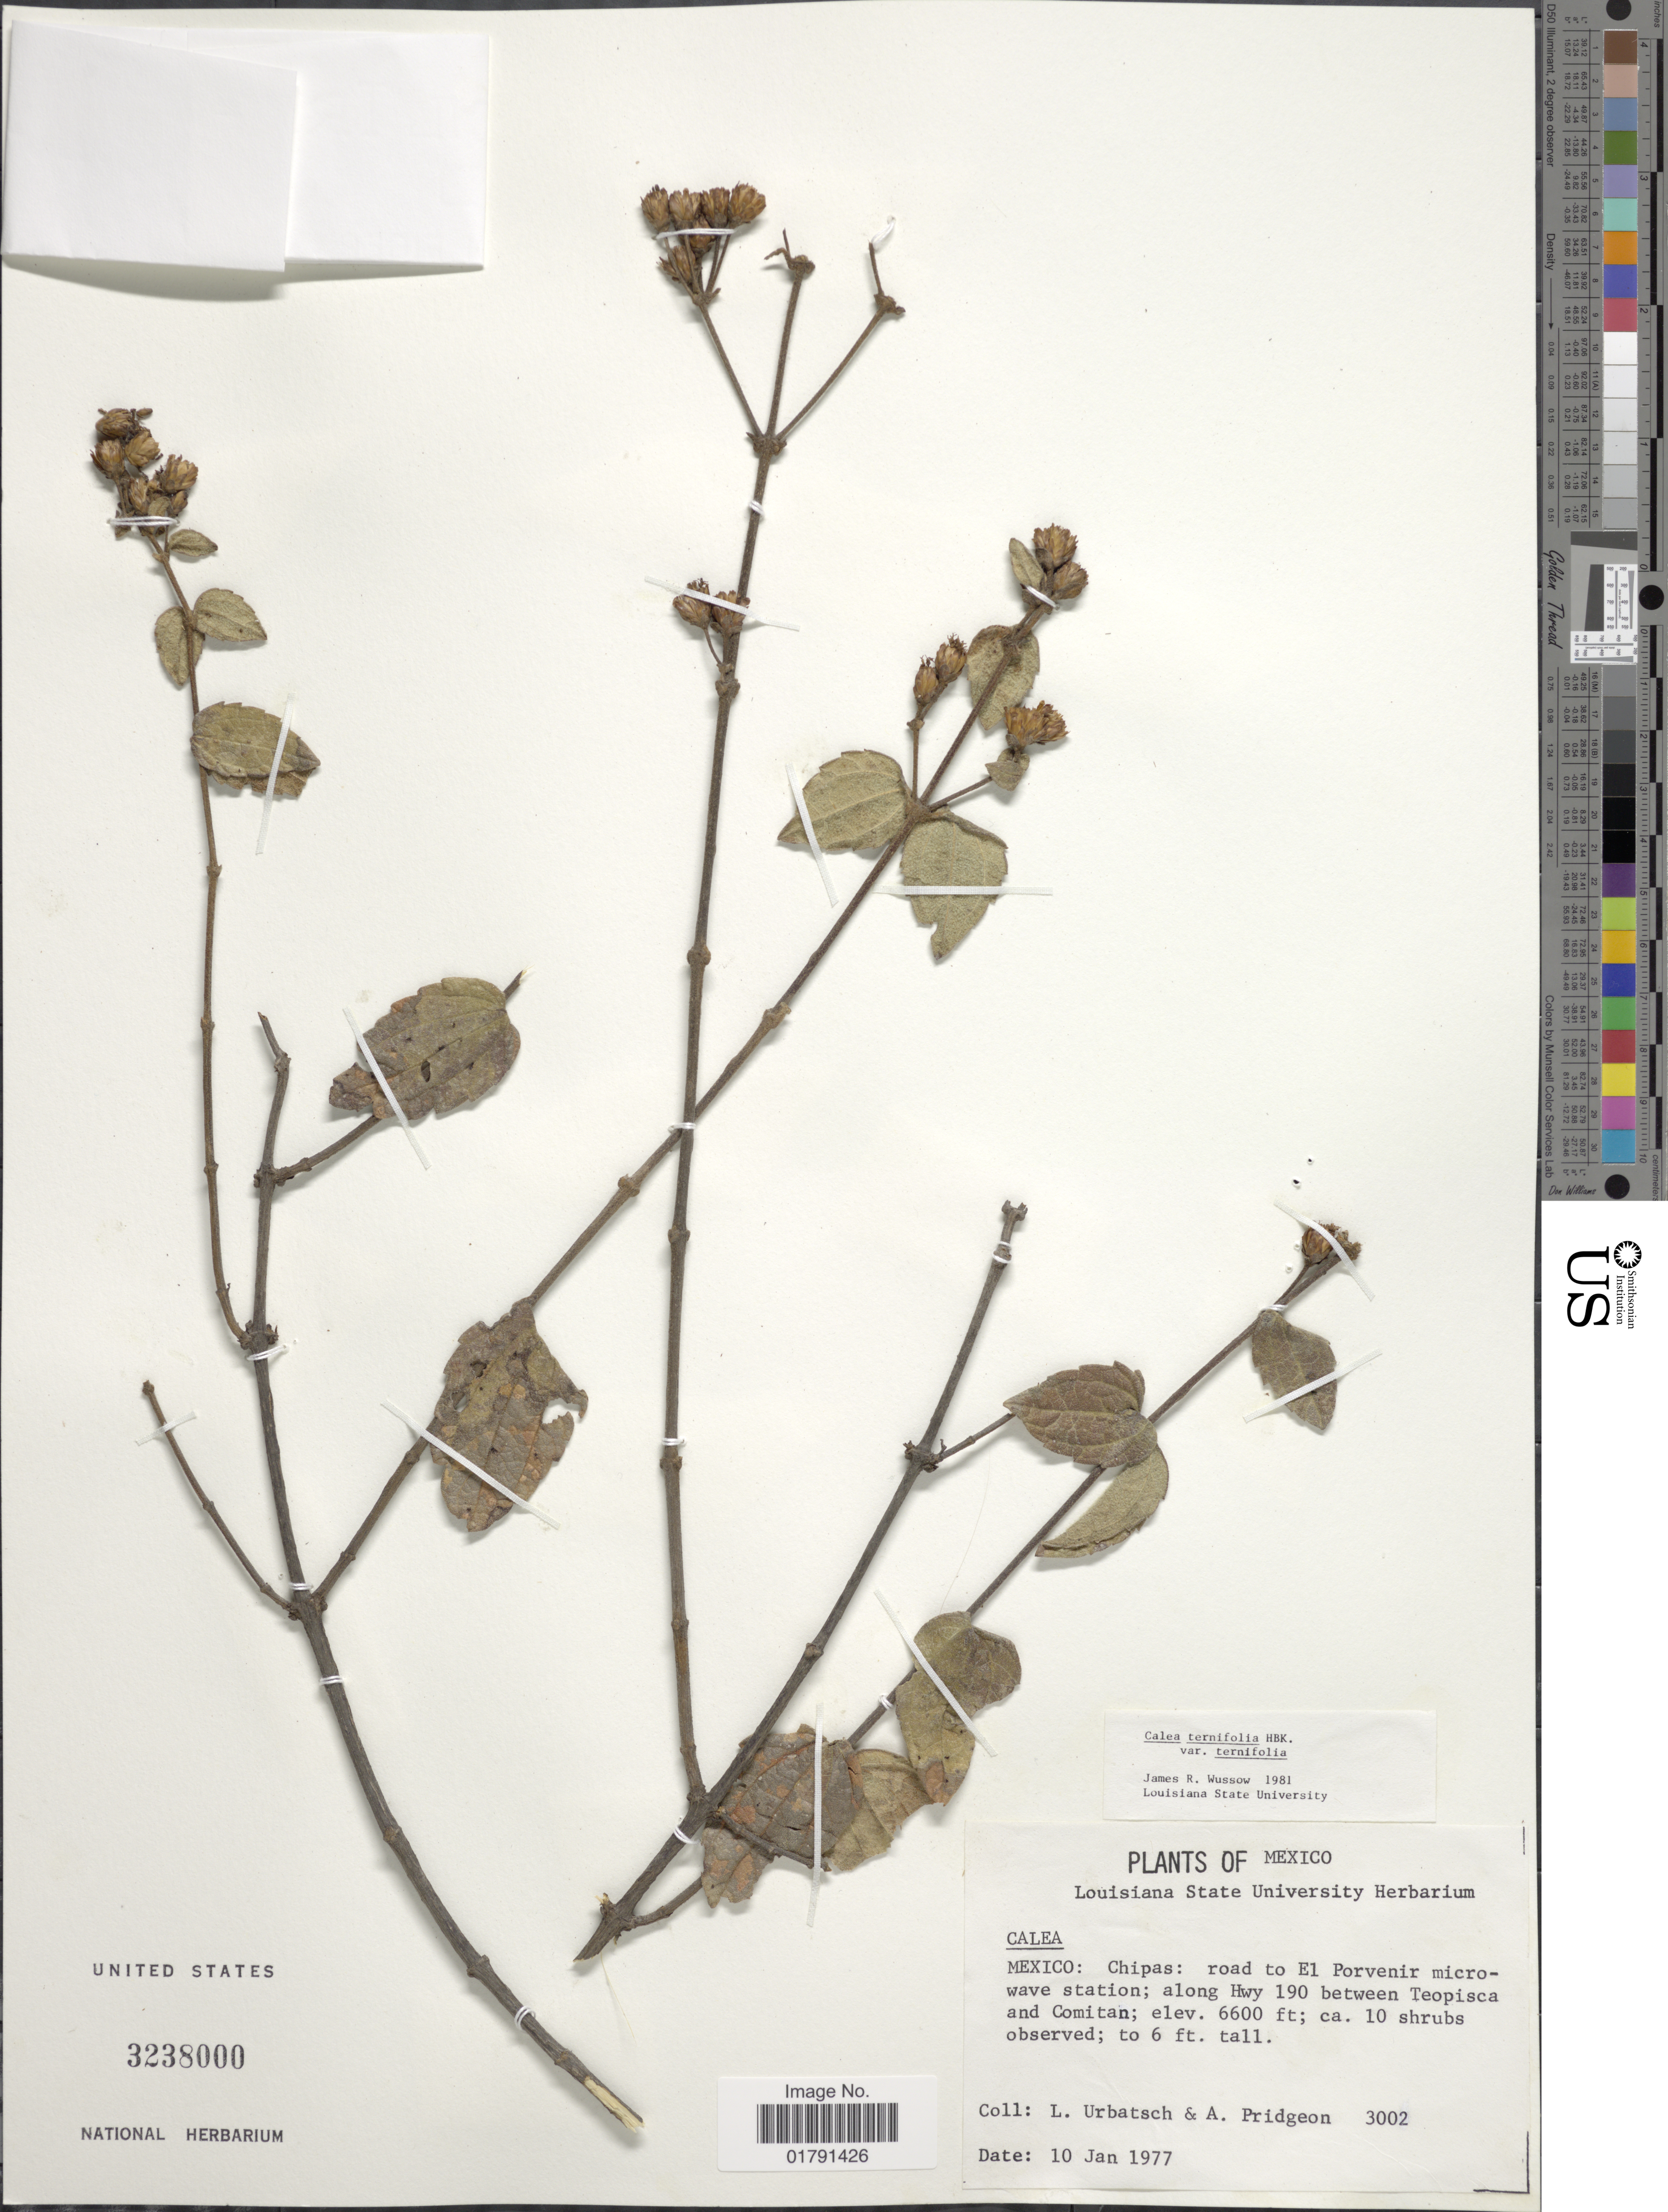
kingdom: Plantae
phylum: Tracheophyta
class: Magnoliopsida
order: Asterales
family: Asteraceae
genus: Calea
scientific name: Calea ternifolia var. ternifolia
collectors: L. E. Urbatsch & A. M. Pridgeon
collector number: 3002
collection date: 1977-01-10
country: Mexico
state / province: México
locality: Chipas, road to El Porvenir microwave station, along Hwy 190 between Teopisca and Comitan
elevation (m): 2012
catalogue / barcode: US 3238000